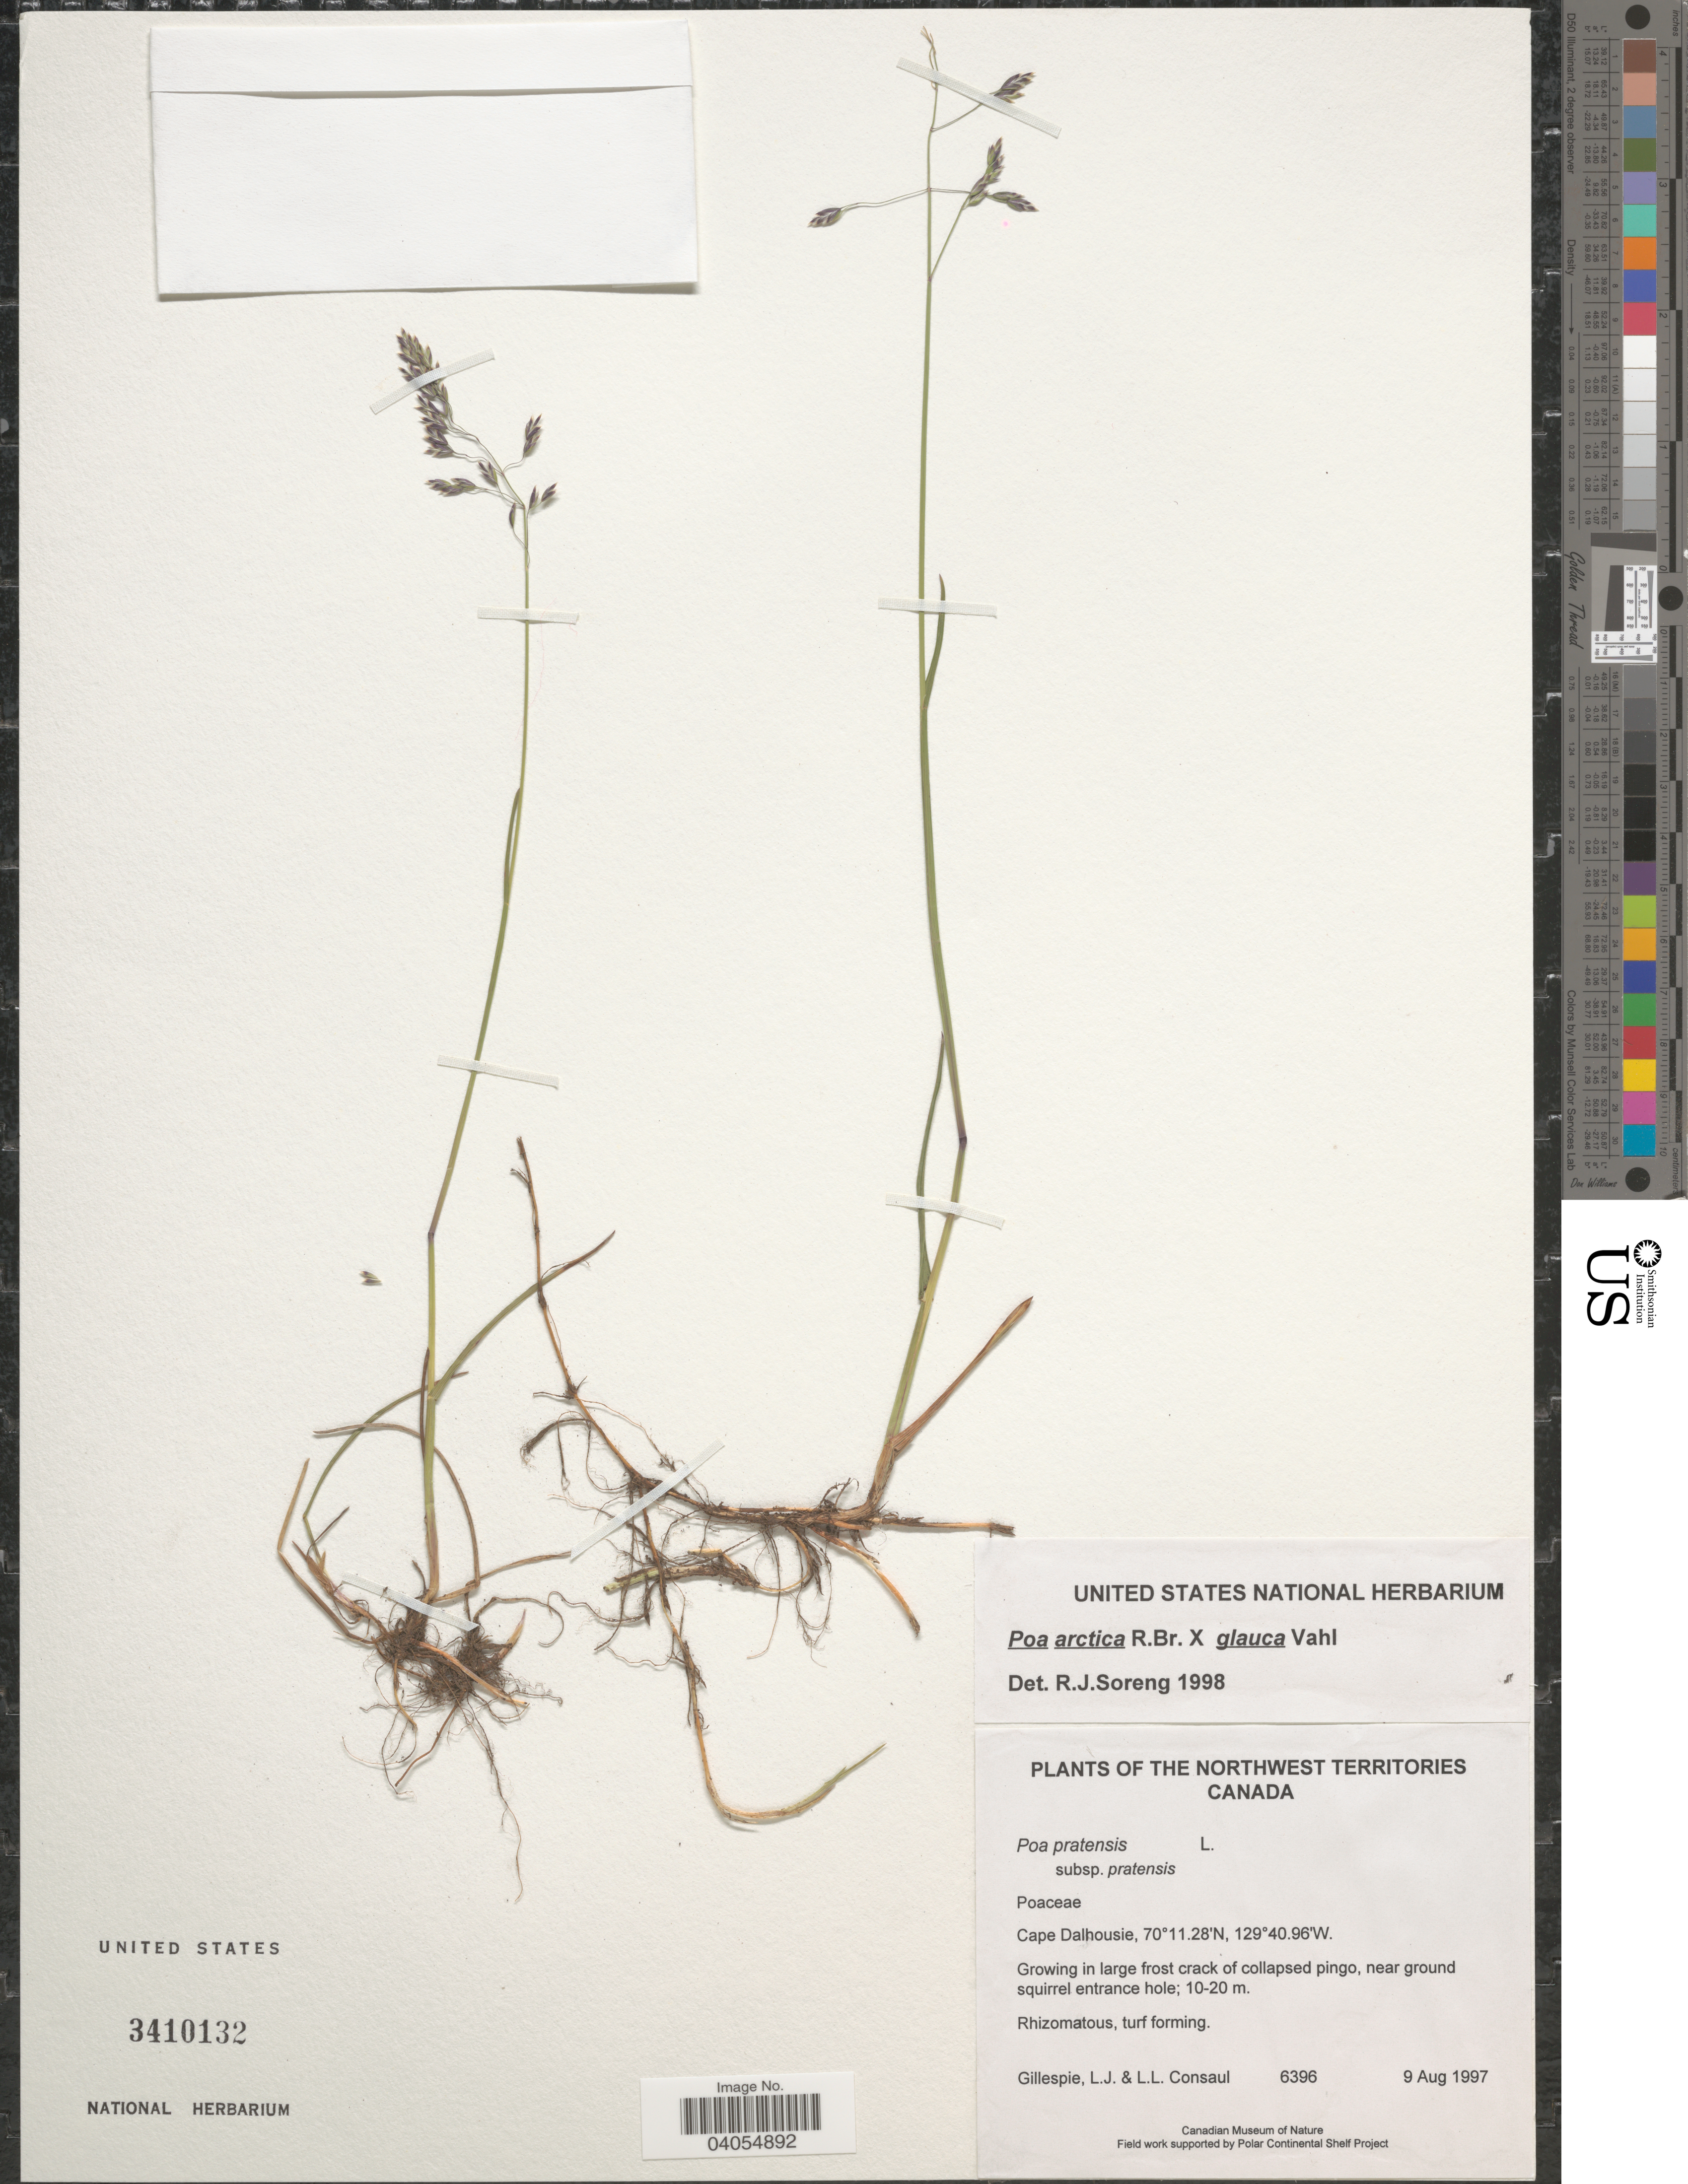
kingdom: Plantae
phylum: Tracheophyta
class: Liliopsida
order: Poales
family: Poaceae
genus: Poa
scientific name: Poa arctica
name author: R. Br.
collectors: L. Gillespie & L. Consaul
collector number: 6396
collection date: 1997-08-09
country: Canada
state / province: Northwest Territories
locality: Cape Dalhousie. Near ground squirrel entrance hole.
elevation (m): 10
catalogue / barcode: US 3410132